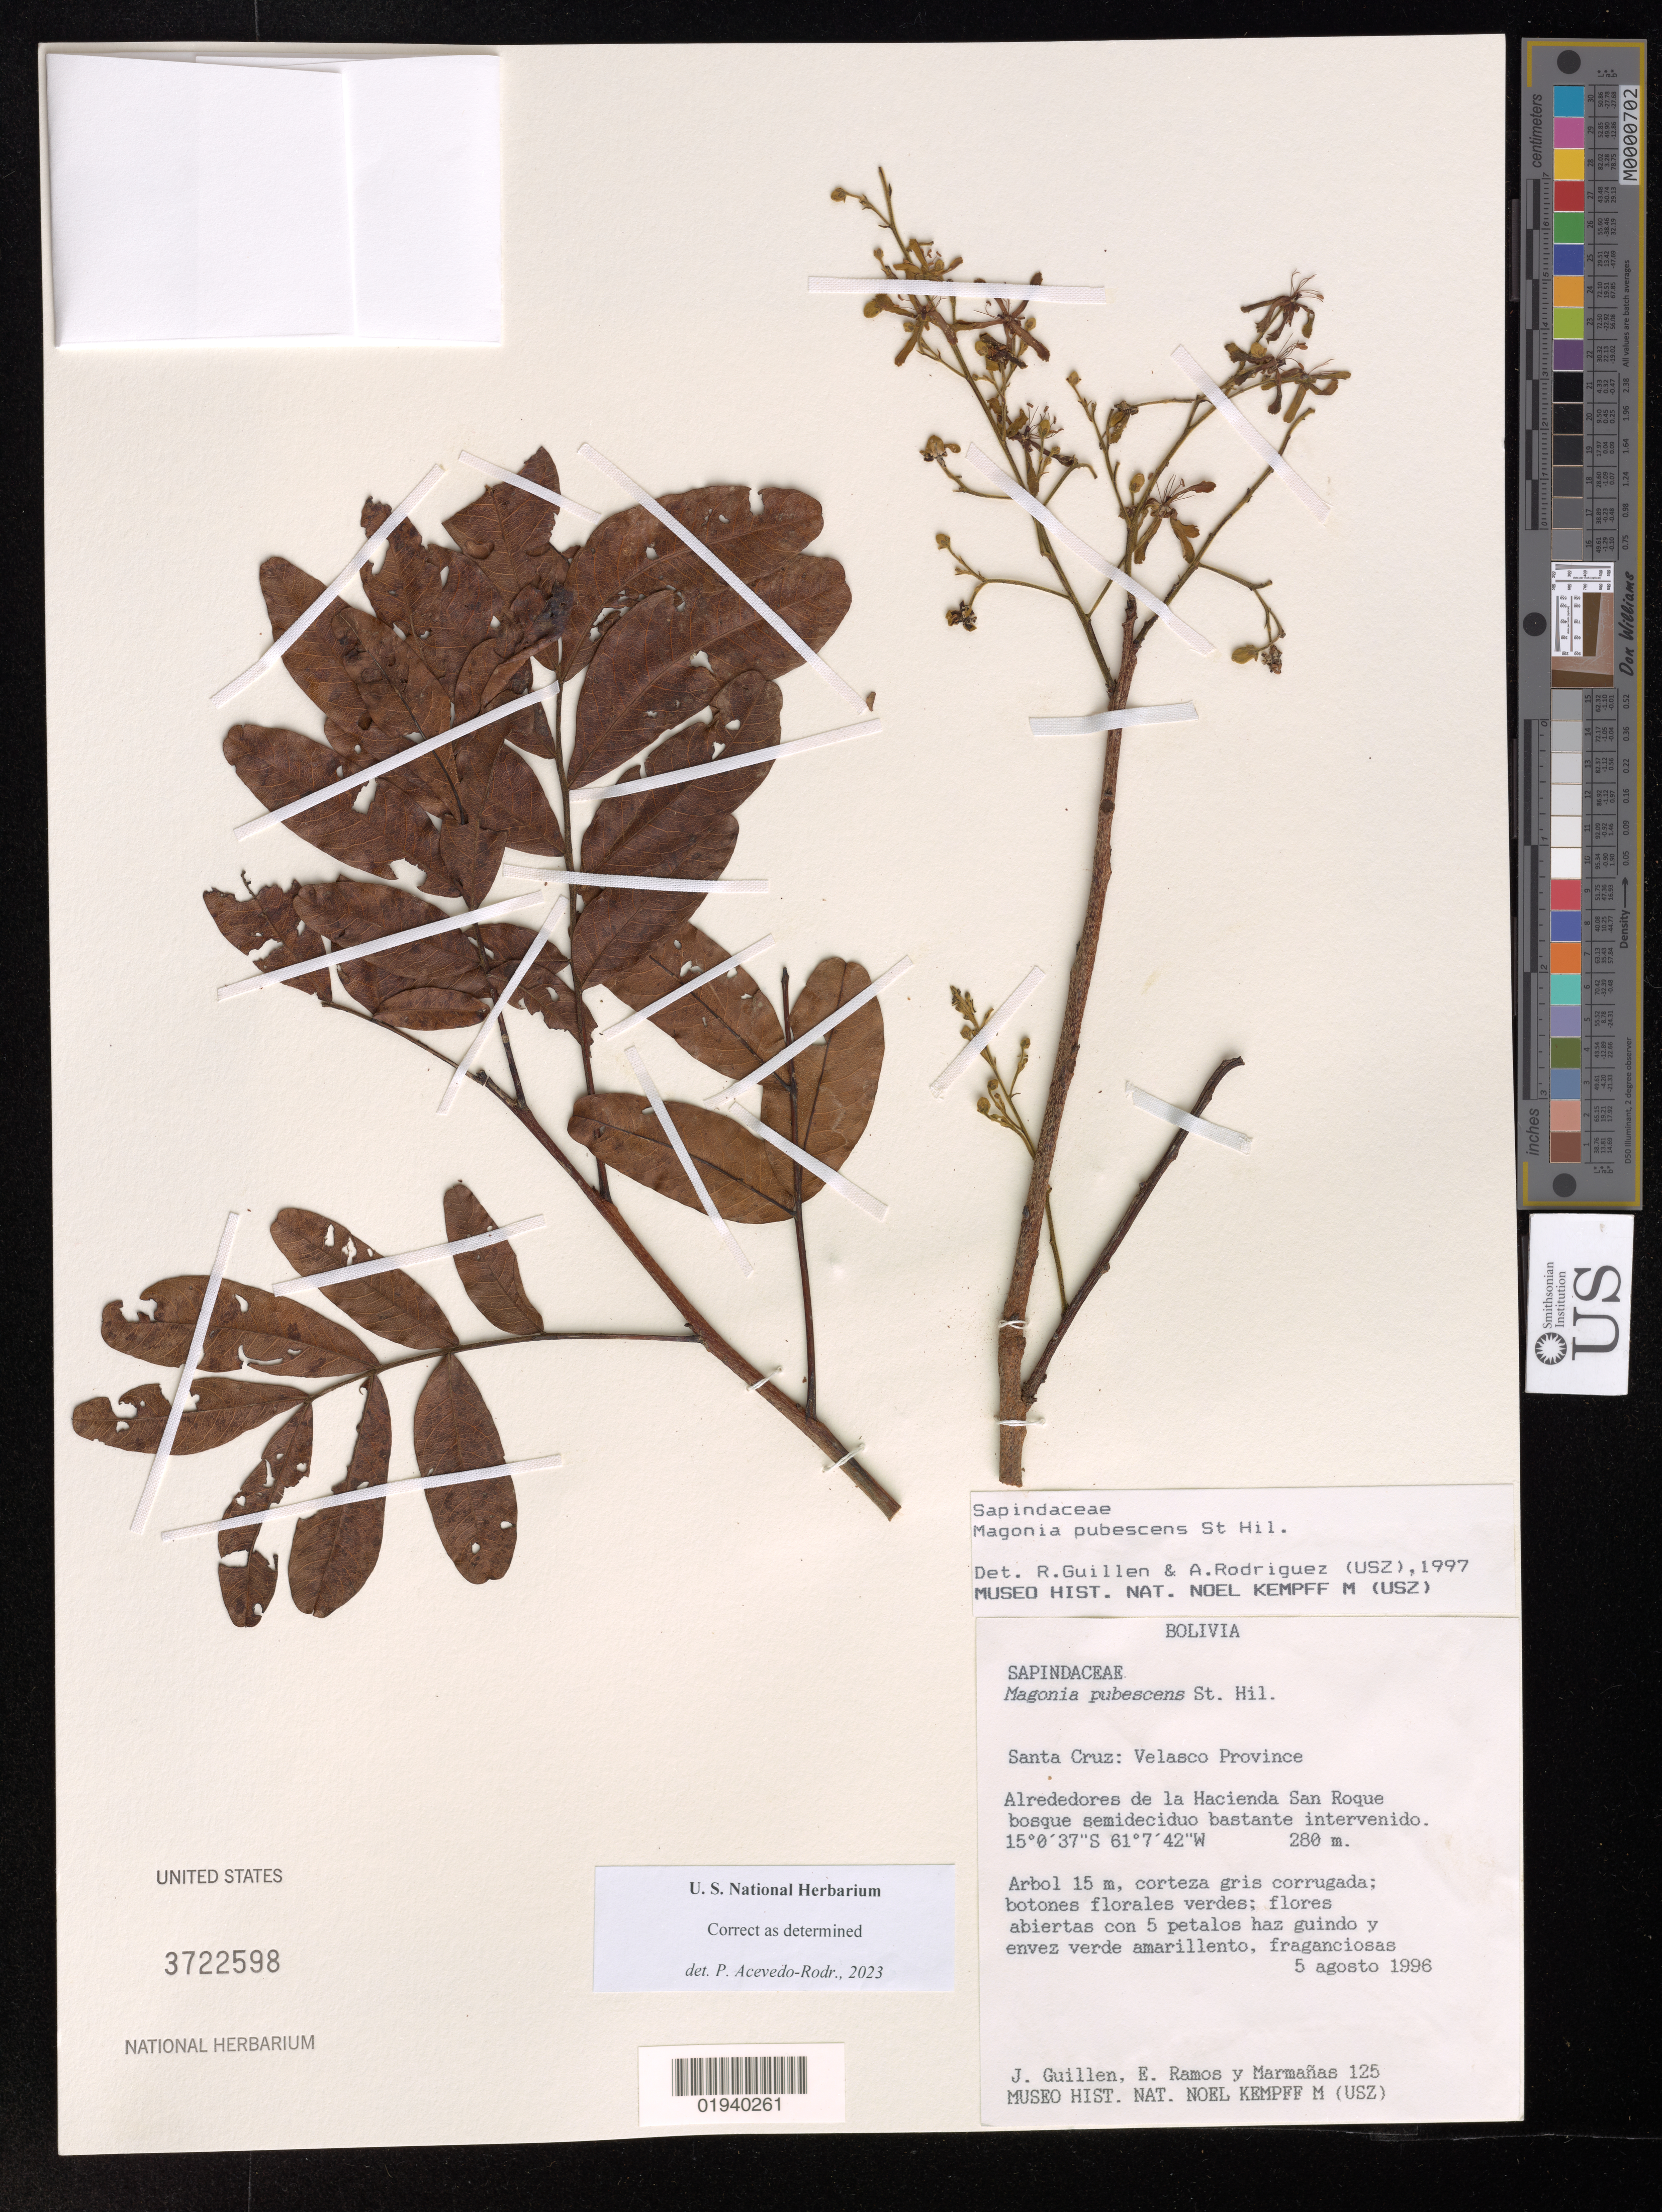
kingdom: Plantae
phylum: Tracheophyta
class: Magnoliopsida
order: Sapindales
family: Sapindaceae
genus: Magonia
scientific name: Magonia pubescens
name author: A. St.-Hil.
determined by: Acevedo-Rodriguez, P., (US), Smithsonian Institution - National Museum of Natural History (UNITED STATES)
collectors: J. Guillén, E. Ramos & M. Marmañas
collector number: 125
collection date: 1996-08-05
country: Bolivia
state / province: Santa Cruz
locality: Velasco Province. Alredadores de la Hacienda San Roque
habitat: Bosque semideciduo bastante intervenido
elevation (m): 280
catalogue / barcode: US 3722598